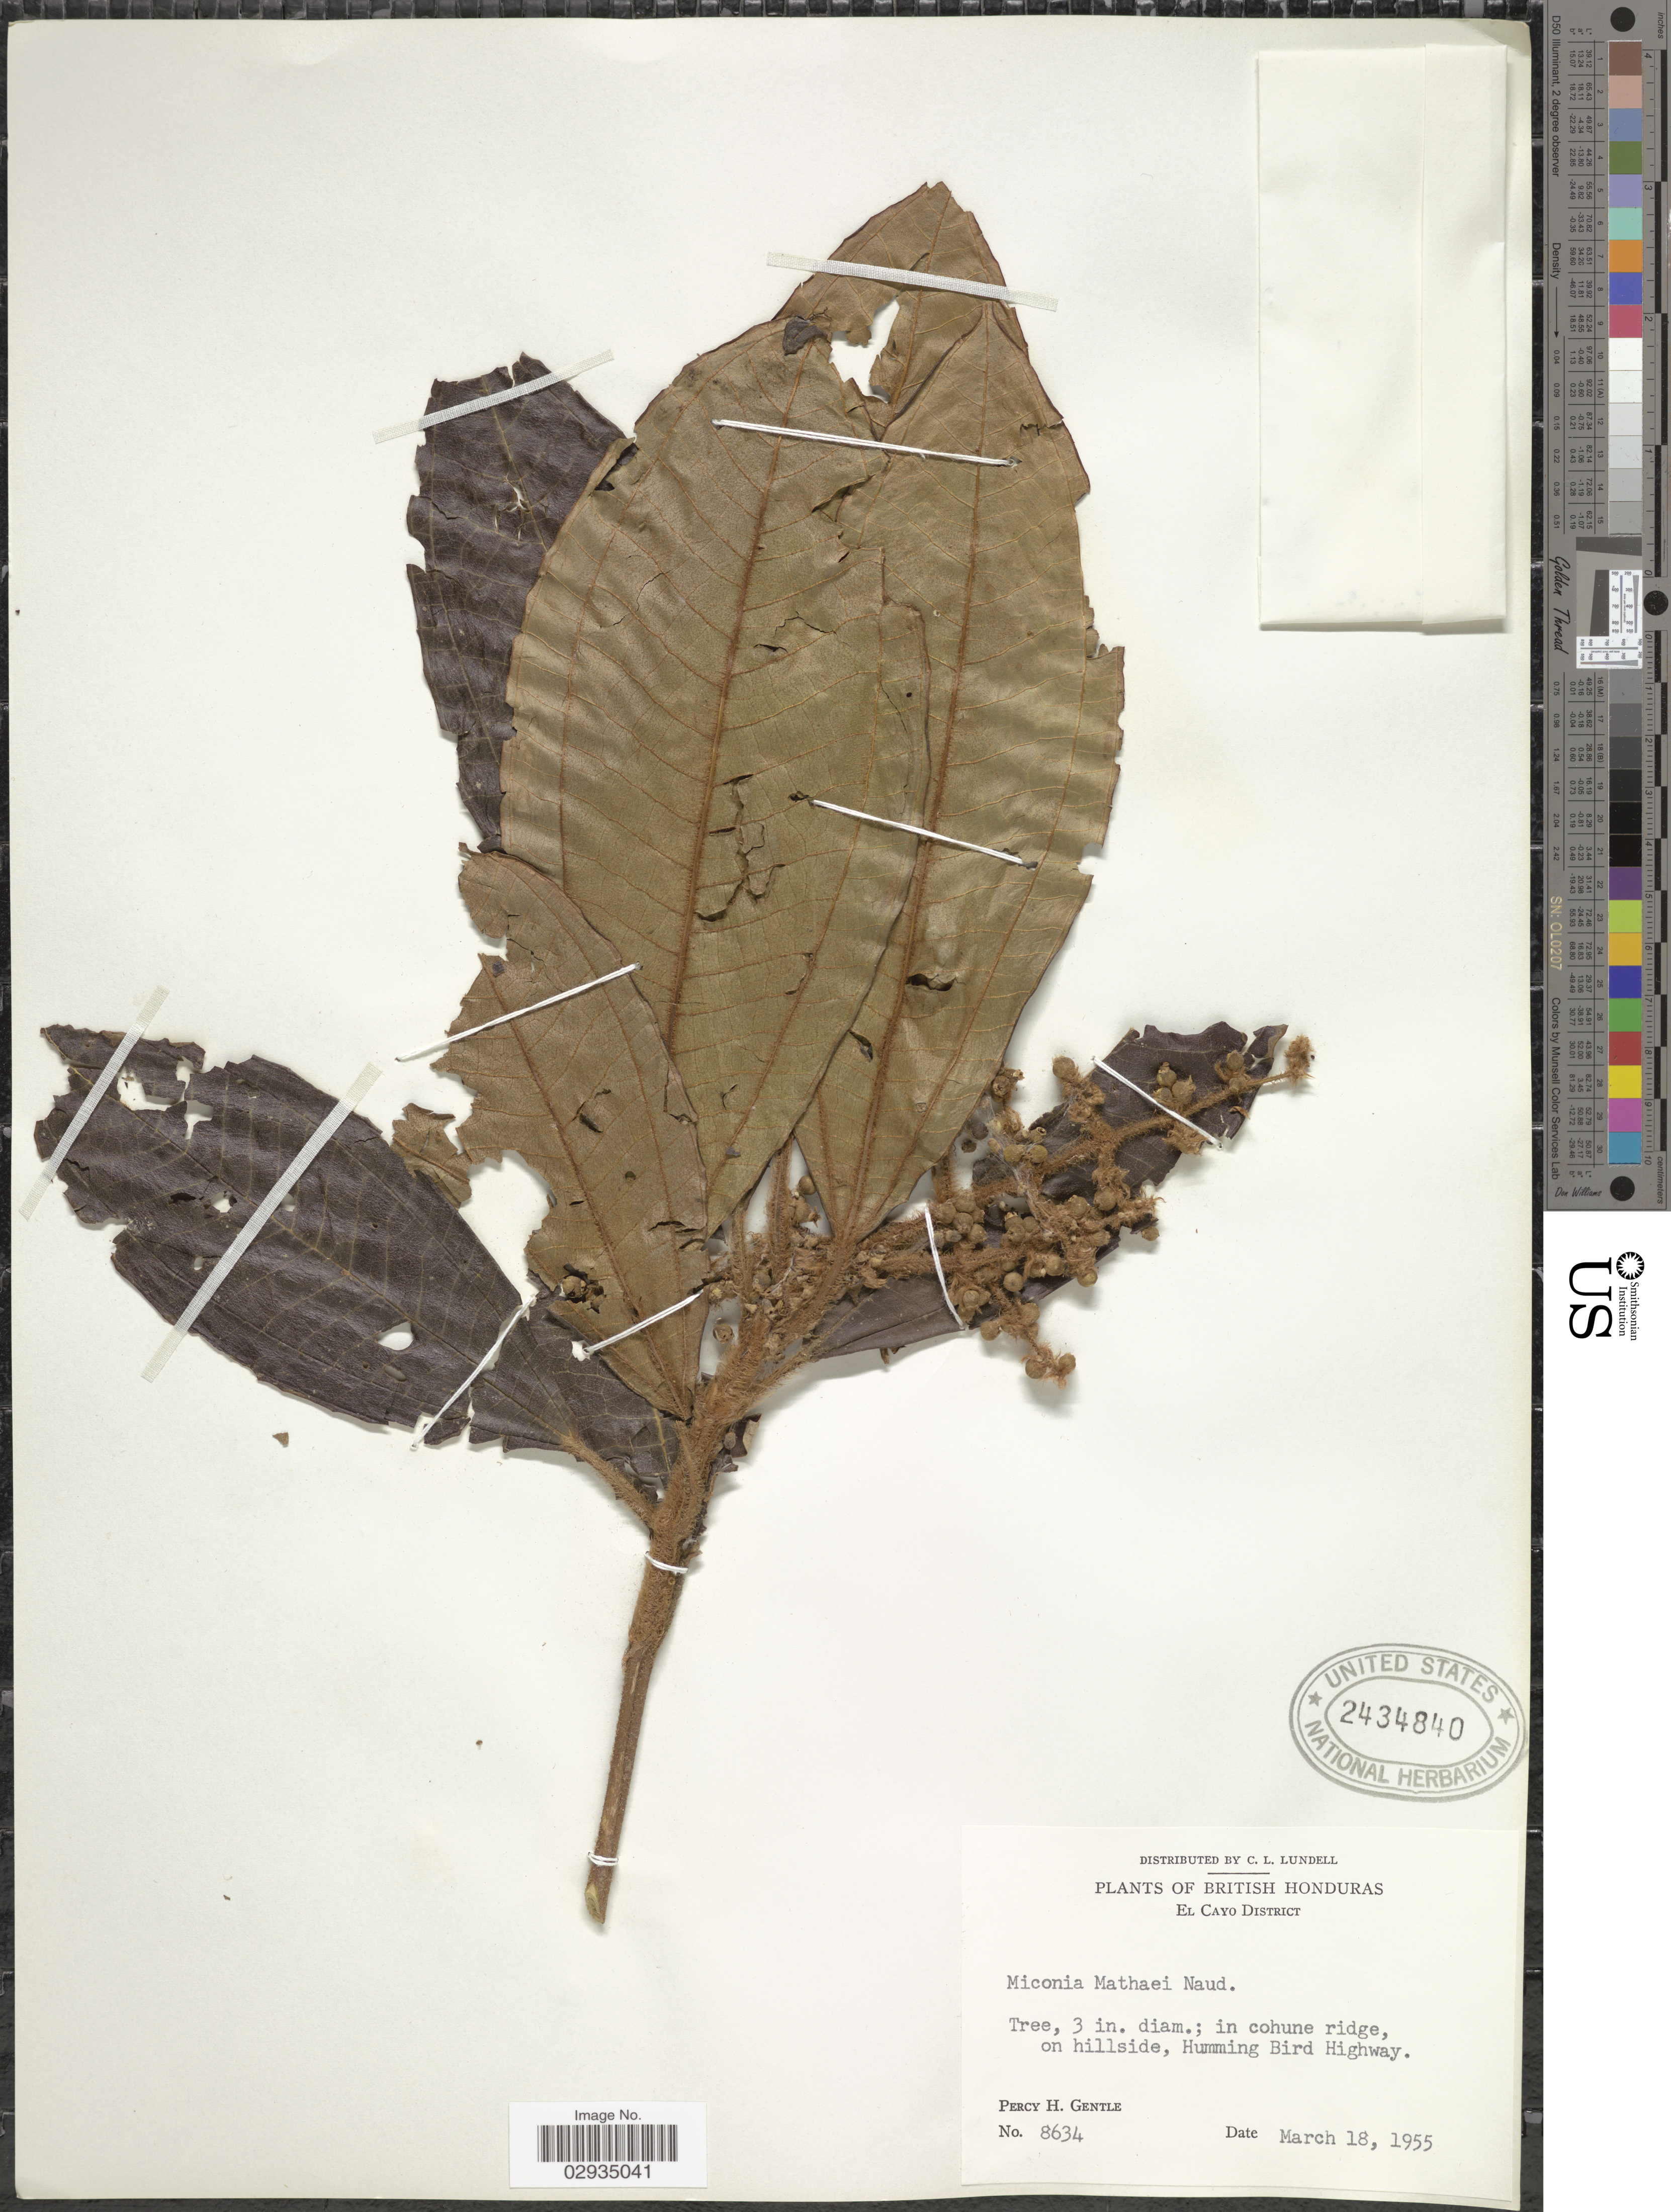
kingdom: Plantae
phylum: Tracheophyta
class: Magnoliopsida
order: Myrtales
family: Melastomataceae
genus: Miconia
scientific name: Miconia matthaei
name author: Naudin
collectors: P. H. Gentle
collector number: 8634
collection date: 1955-03-18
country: Belize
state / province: Cayo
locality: British Honduras. El Cayo District, in cohune ridge, on hillside, Humming Bird Highway.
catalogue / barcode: US 2434840